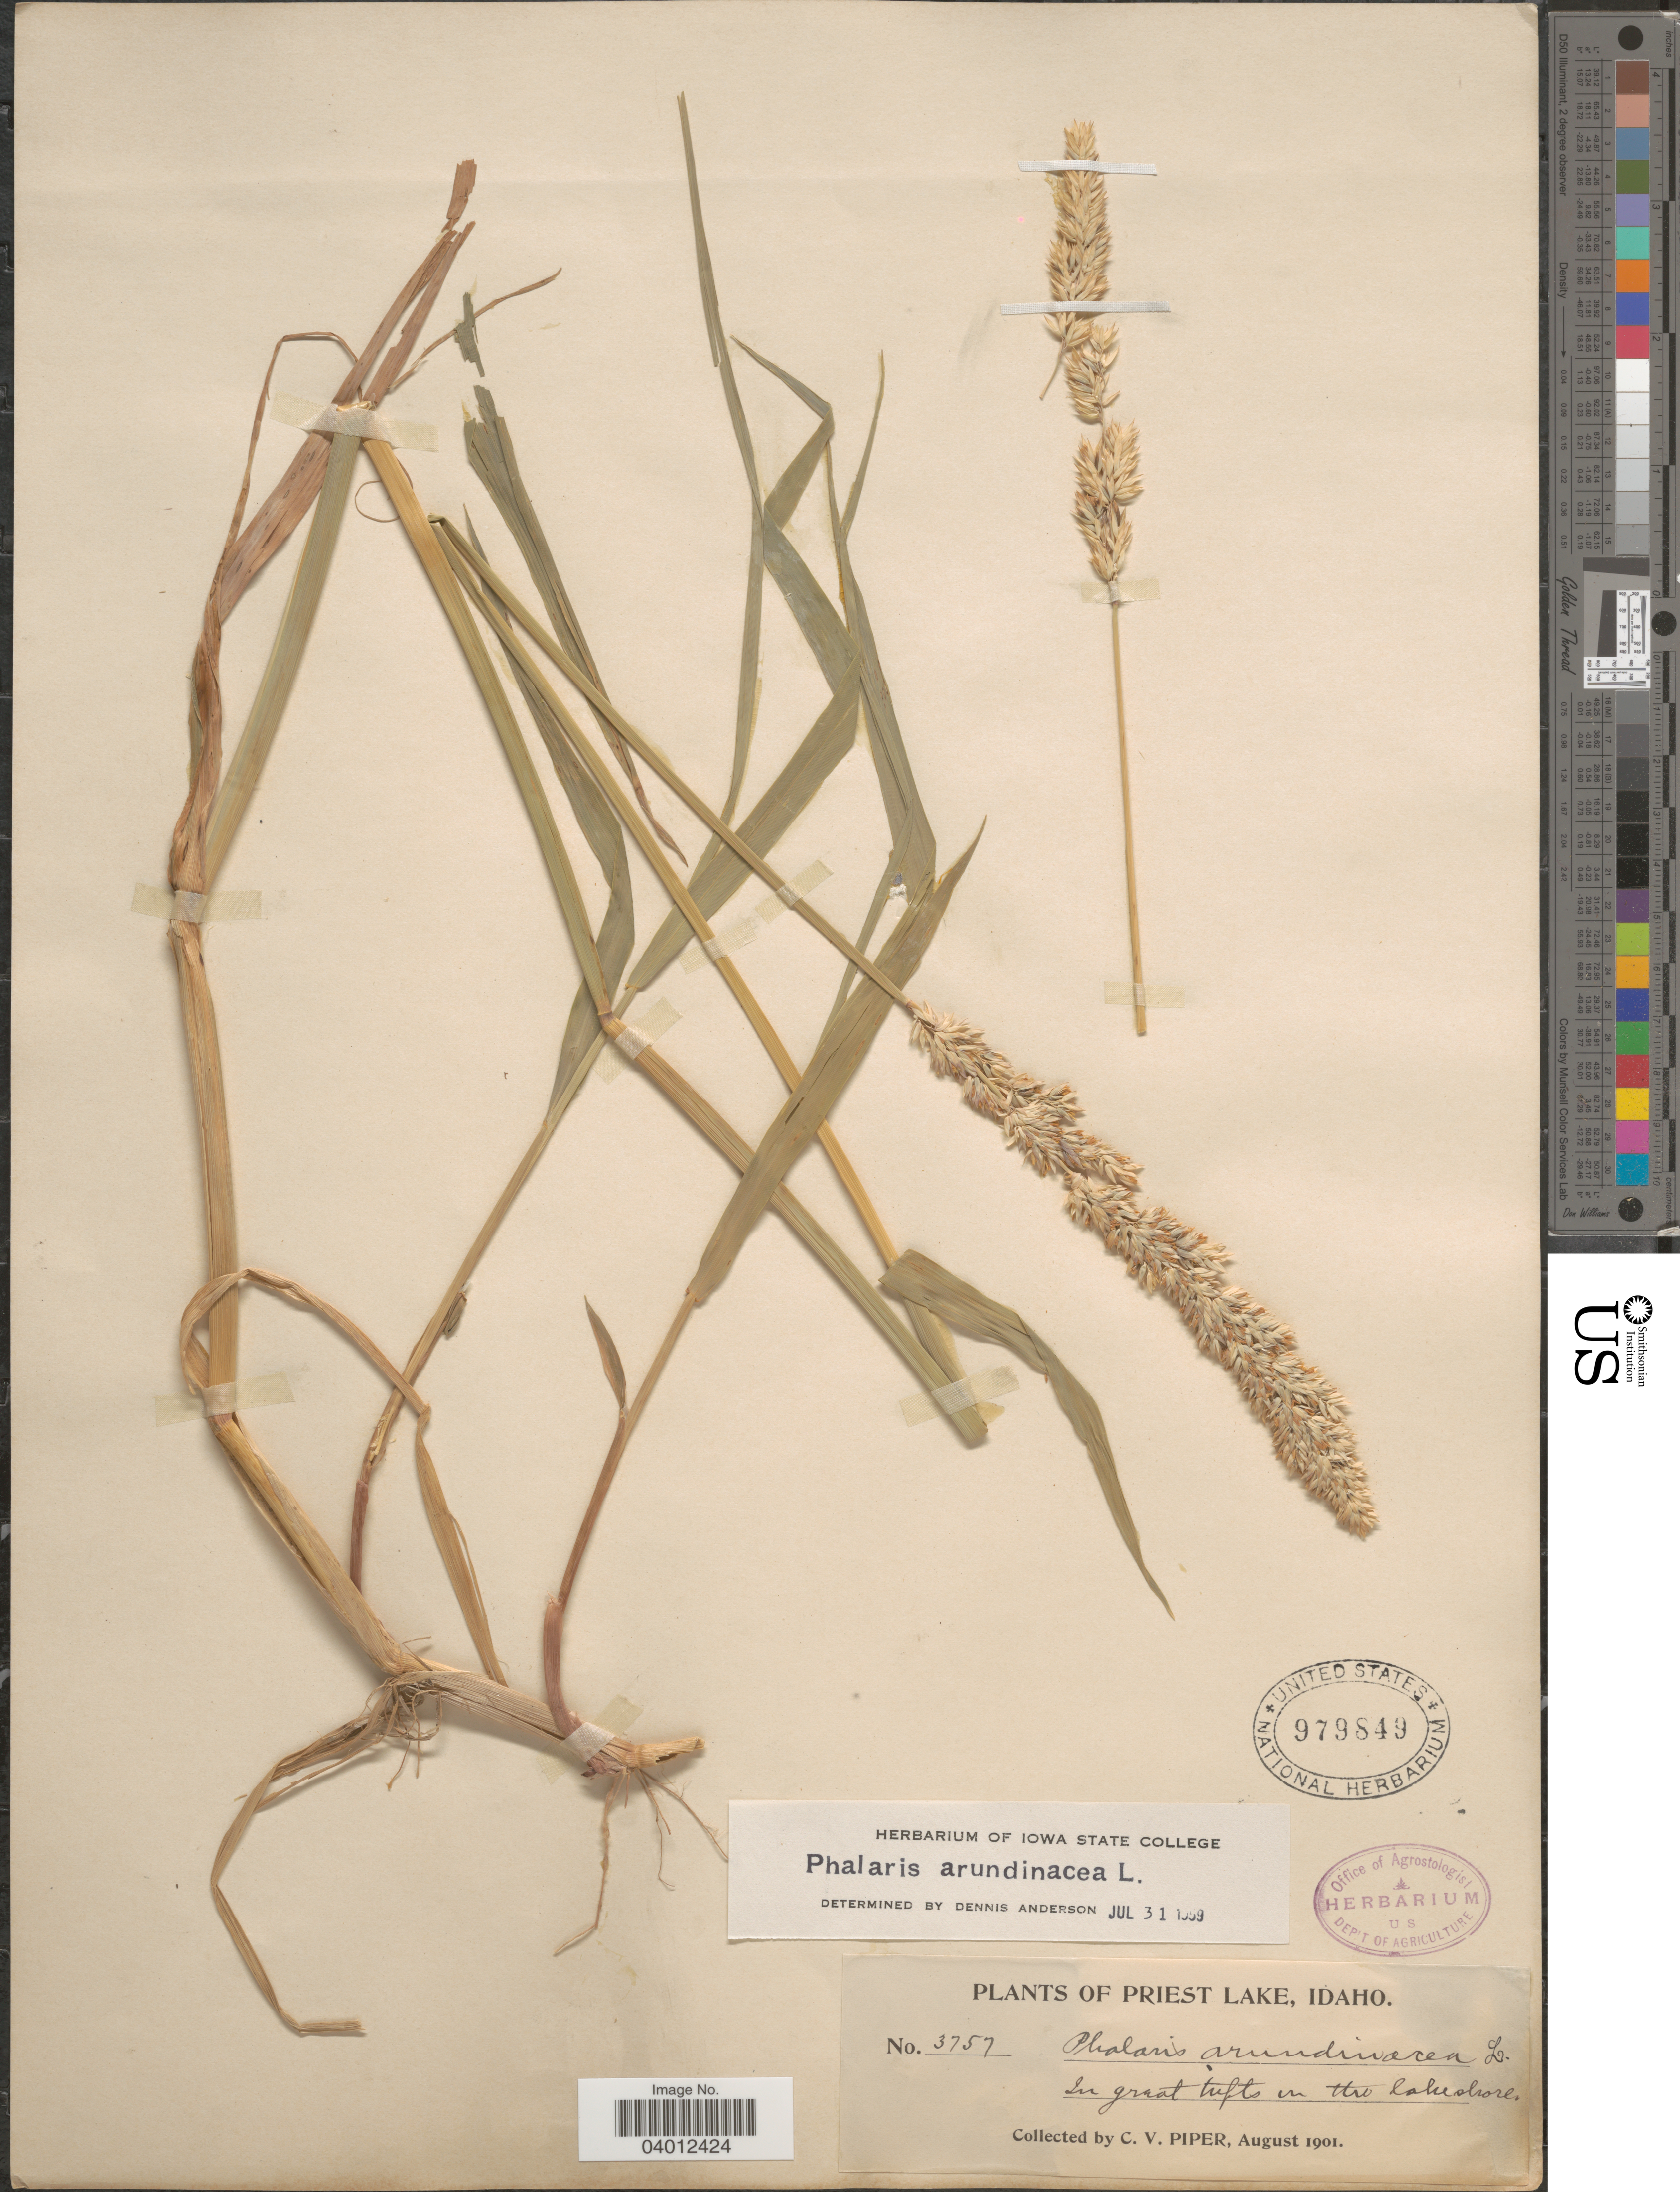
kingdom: Plantae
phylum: Tracheophyta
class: Liliopsida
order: Poales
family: Poaceae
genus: Phalaris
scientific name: Phalaris arundinacea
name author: L.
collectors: C. V. Piper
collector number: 3757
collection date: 1901-08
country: United States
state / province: Idaho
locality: Priest Lake.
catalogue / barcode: US 979849